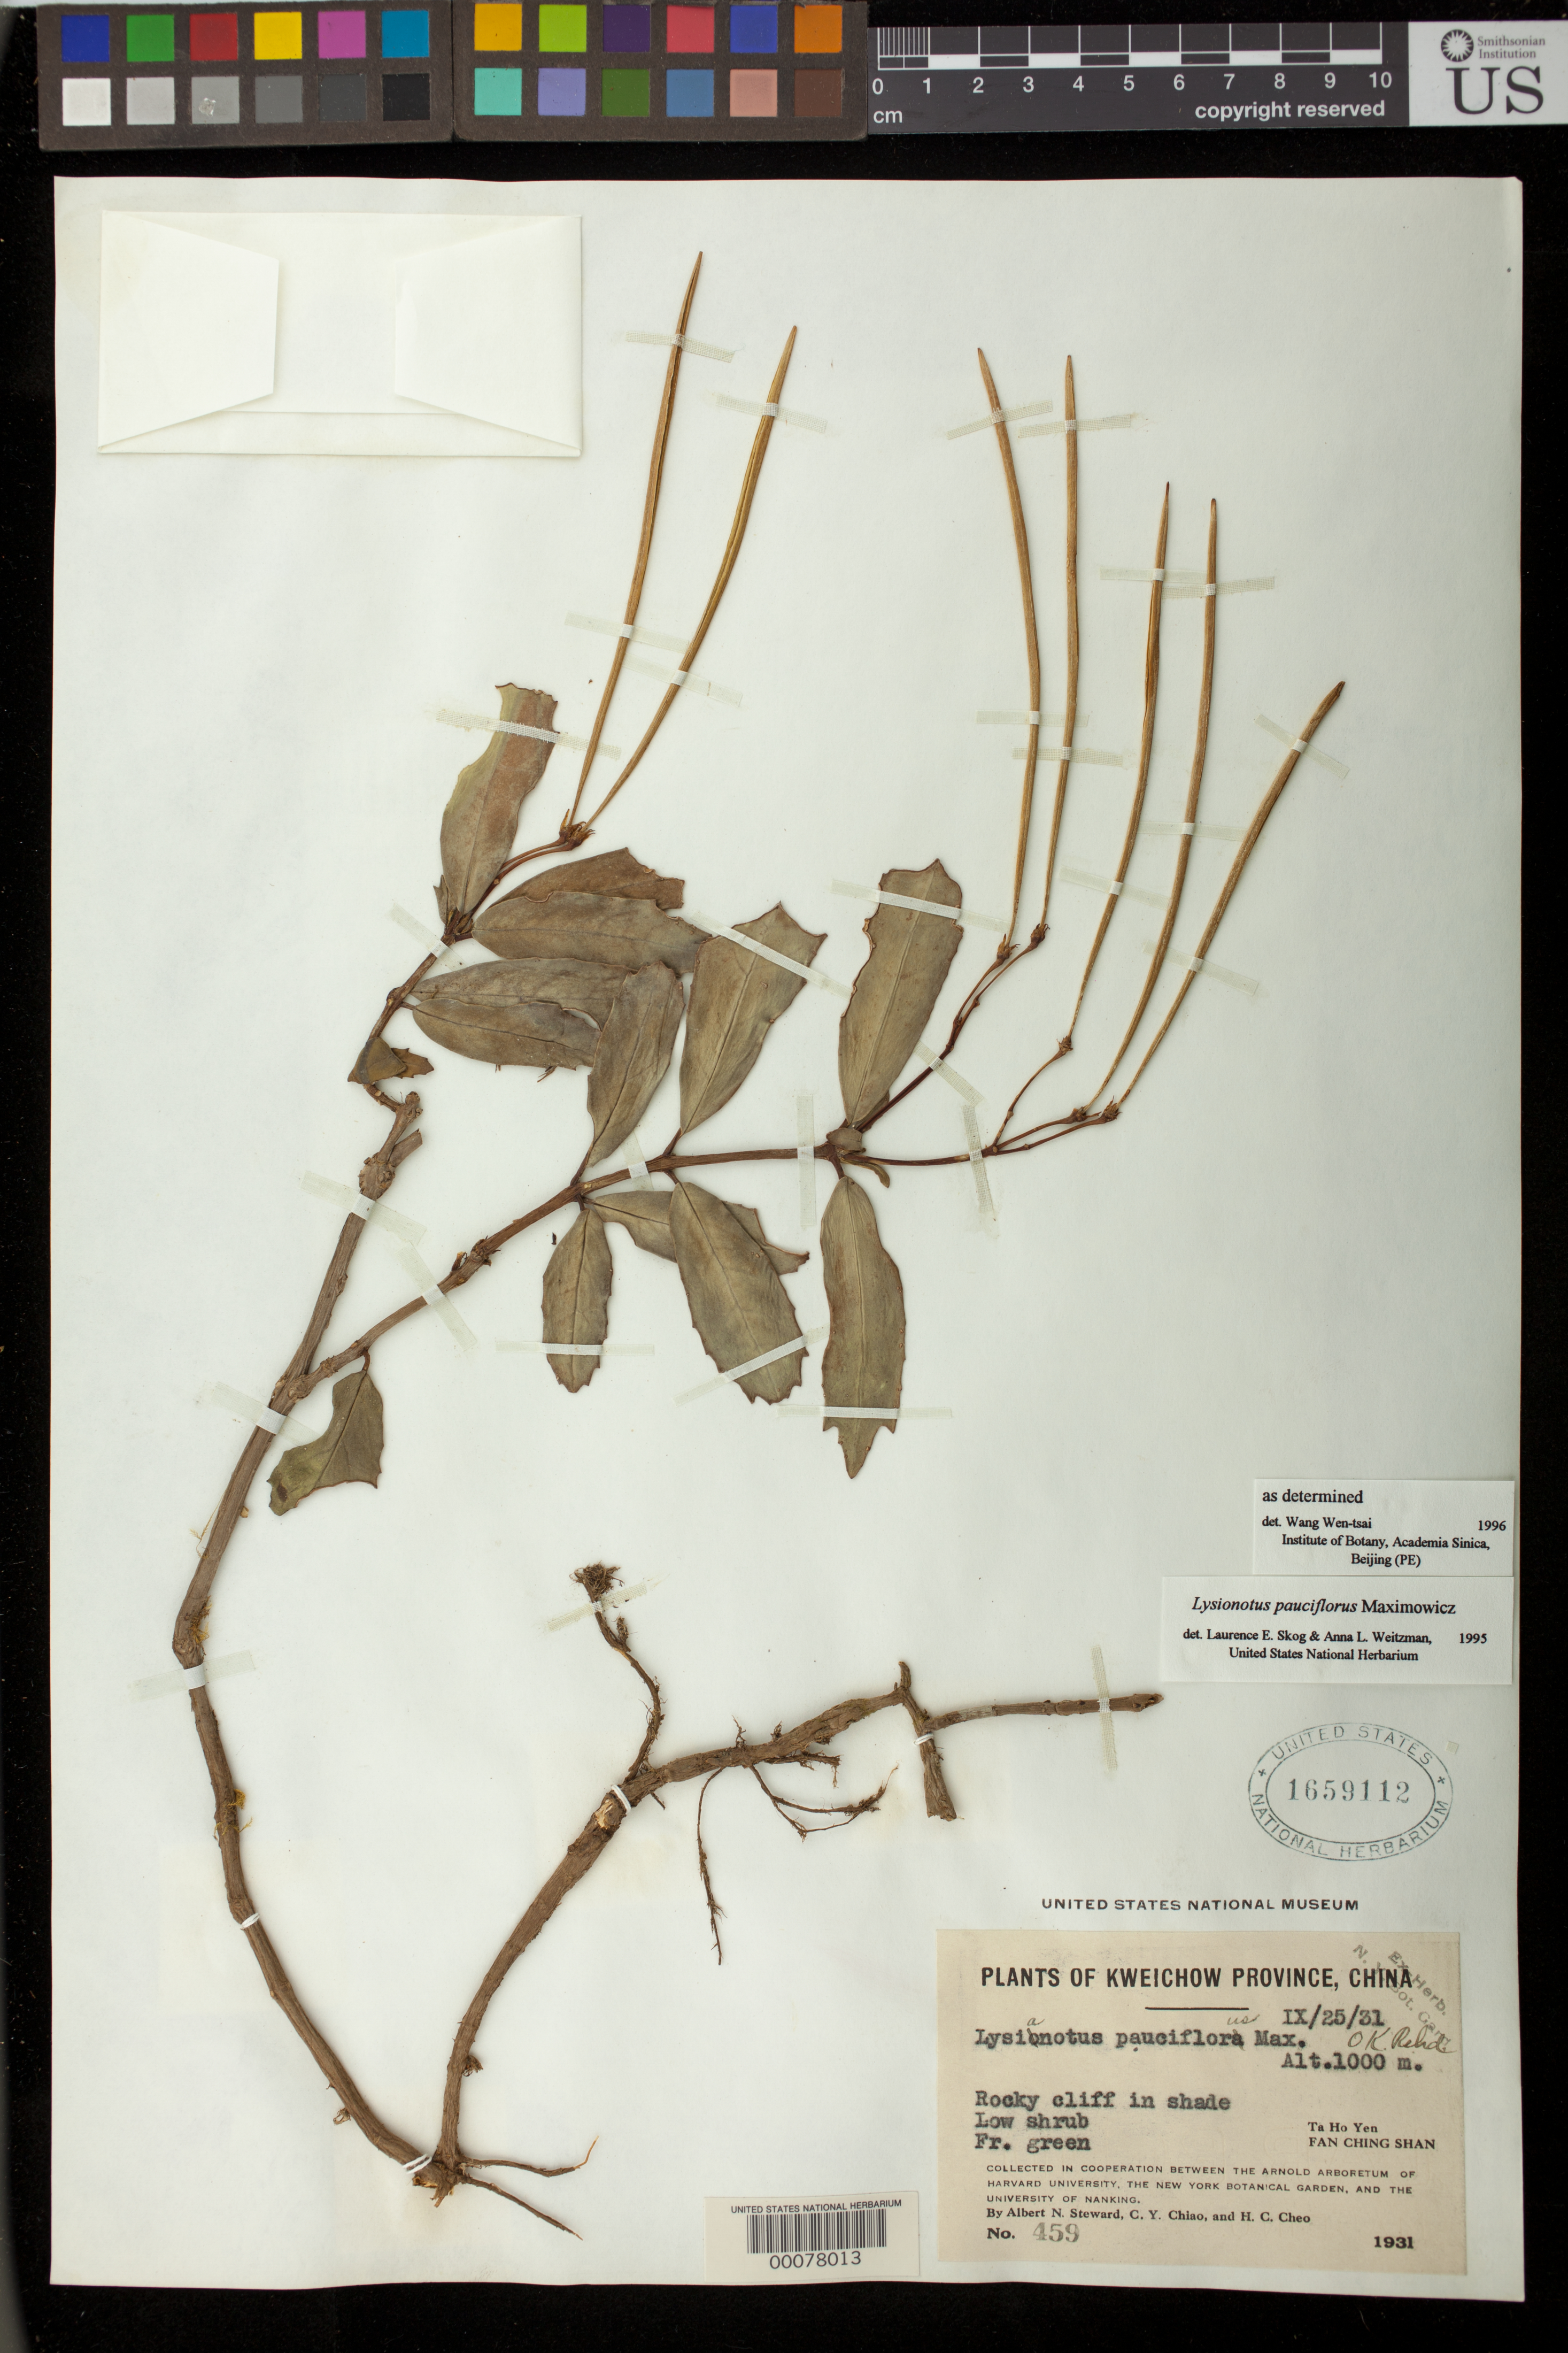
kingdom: Plantae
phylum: Tracheophyta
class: Magnoliopsida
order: Lamiales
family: Gesneriaceae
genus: Lysionotus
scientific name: Lysionotus pauciflorus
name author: Maxim.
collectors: A. N. Steward & et al.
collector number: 459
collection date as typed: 25 Sep 1931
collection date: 1931-09-25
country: China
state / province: Guizhou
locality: Ta ho yen, fan ching shan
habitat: Rocky cliff in shade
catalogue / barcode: US 1659112